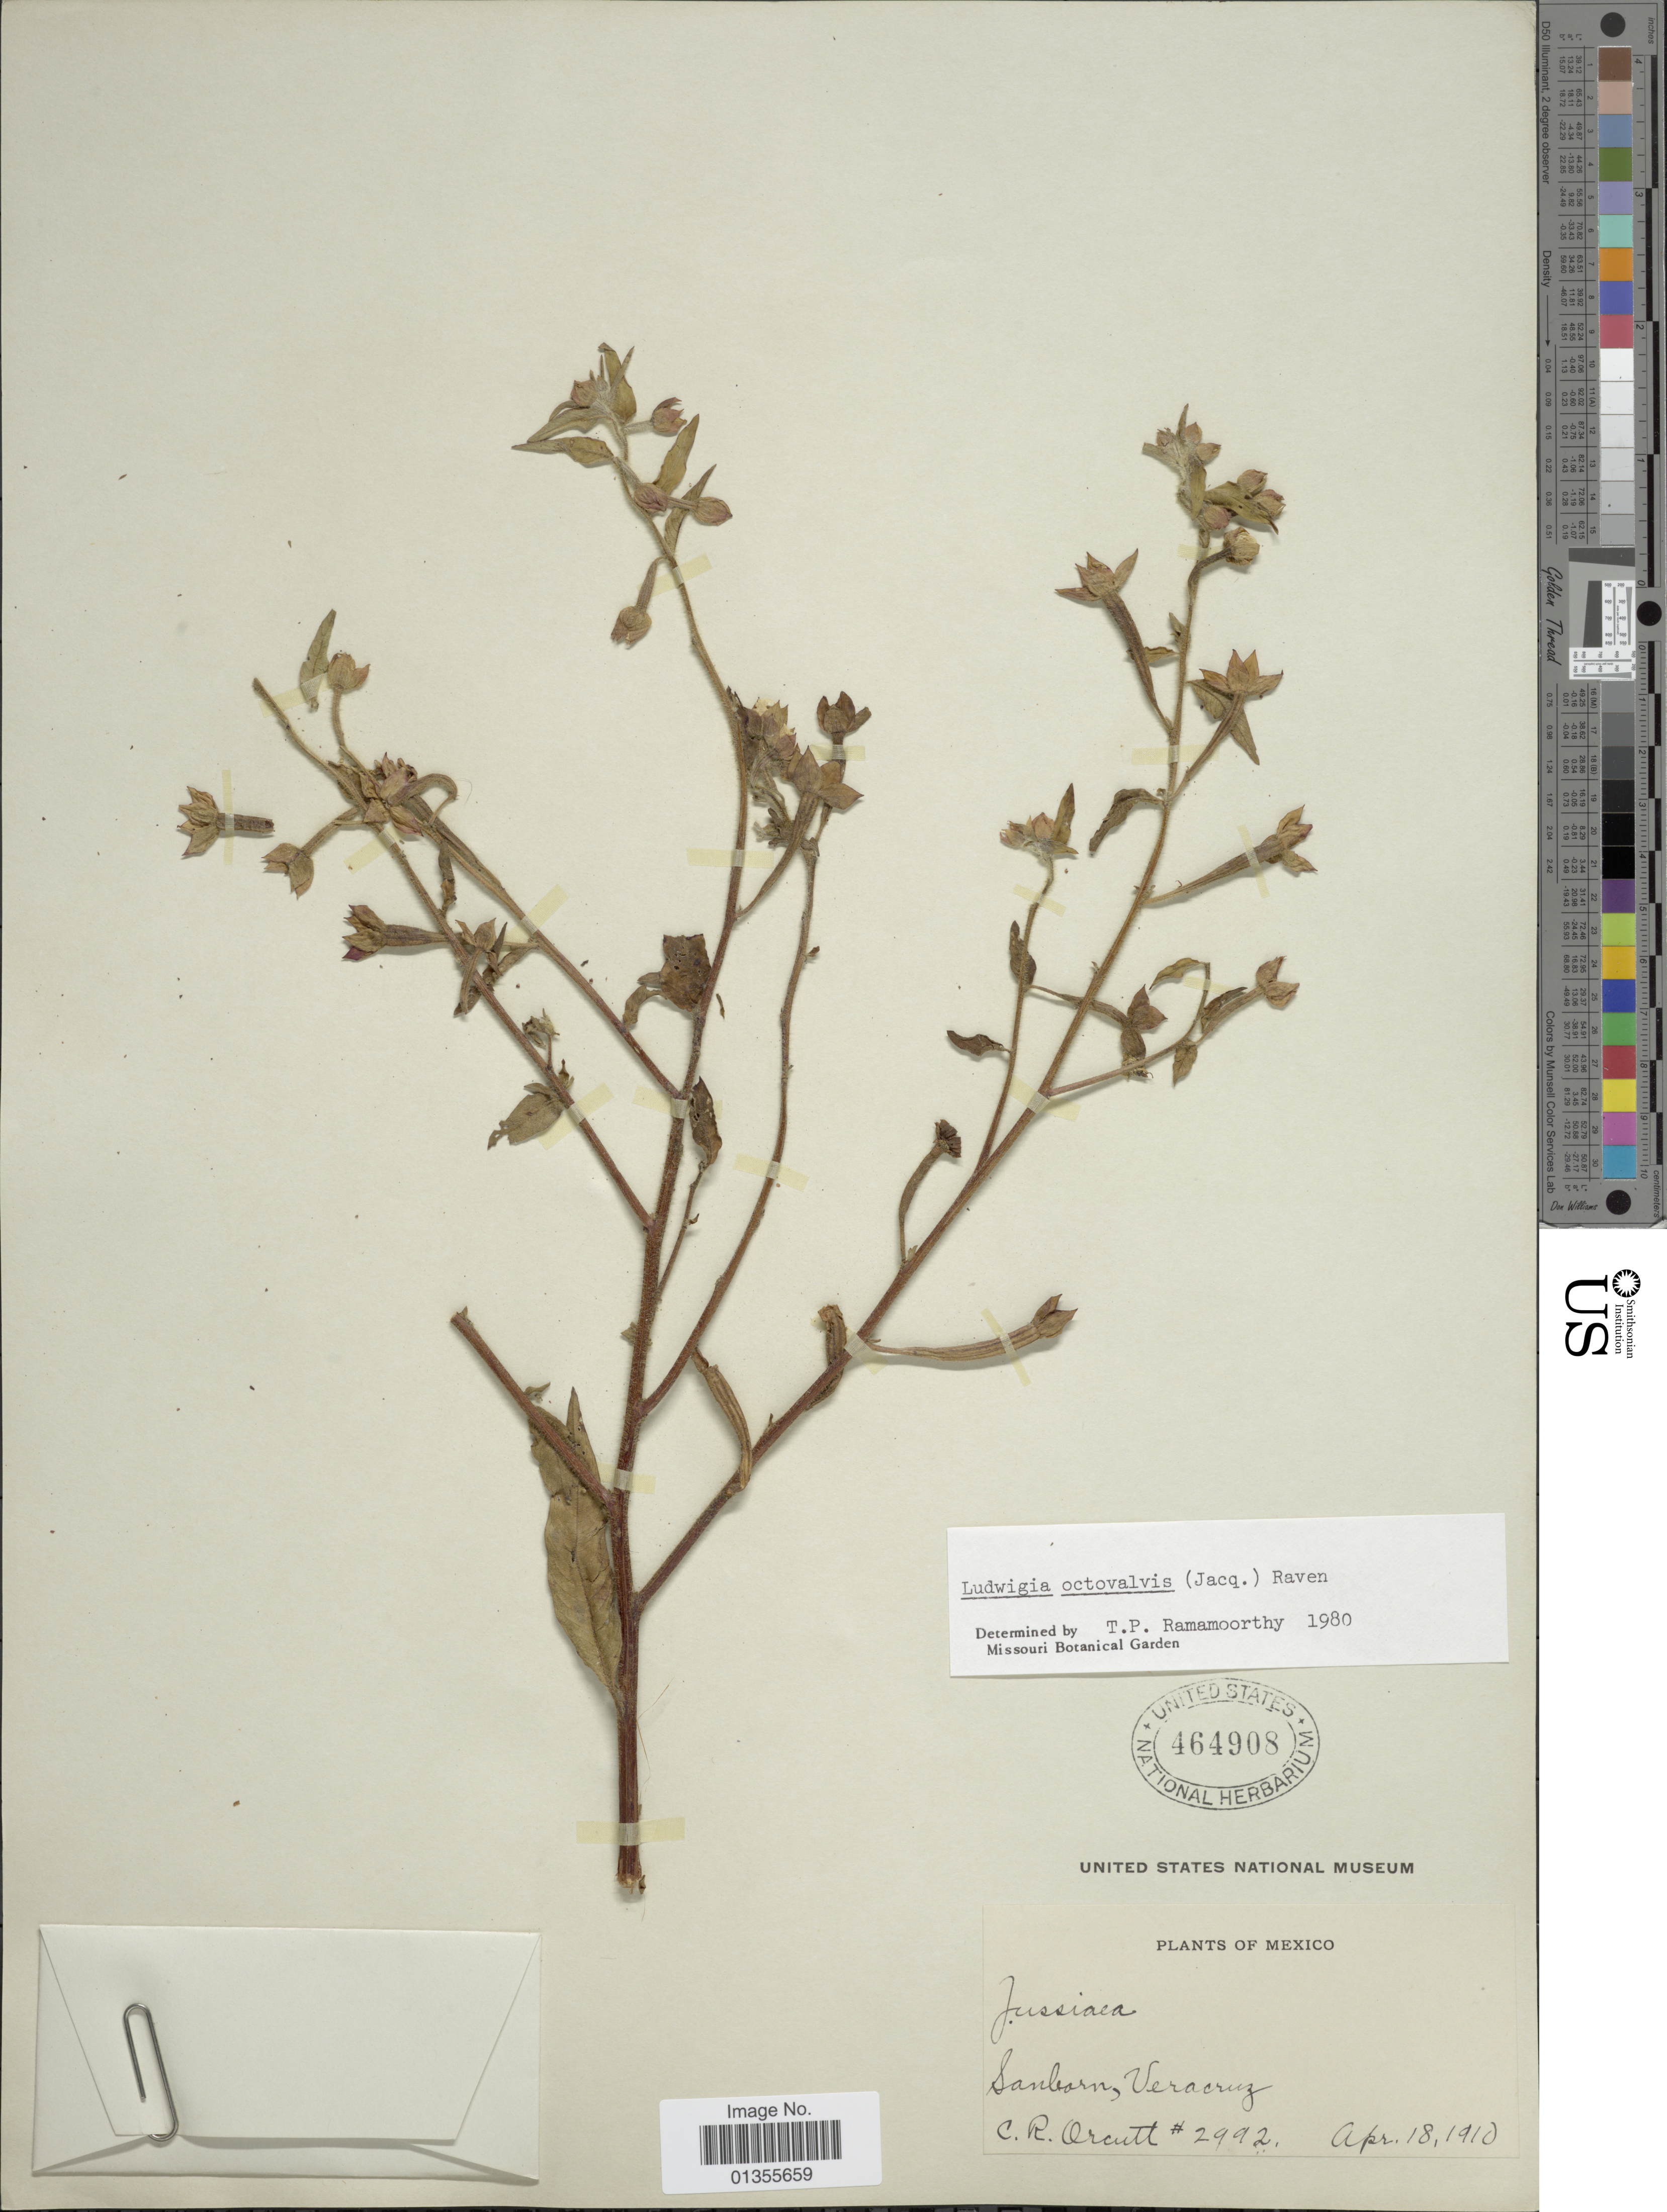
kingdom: Plantae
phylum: Tracheophyta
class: Magnoliopsida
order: Myrtales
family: Onagraceae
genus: Ludwigia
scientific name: Ludwigia octovalvis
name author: (Jacq.) P.H. Raven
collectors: C. R. Orcutt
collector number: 2992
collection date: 1910-04-18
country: Mexico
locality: Sanborn, Veracruz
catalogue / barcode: US 464908